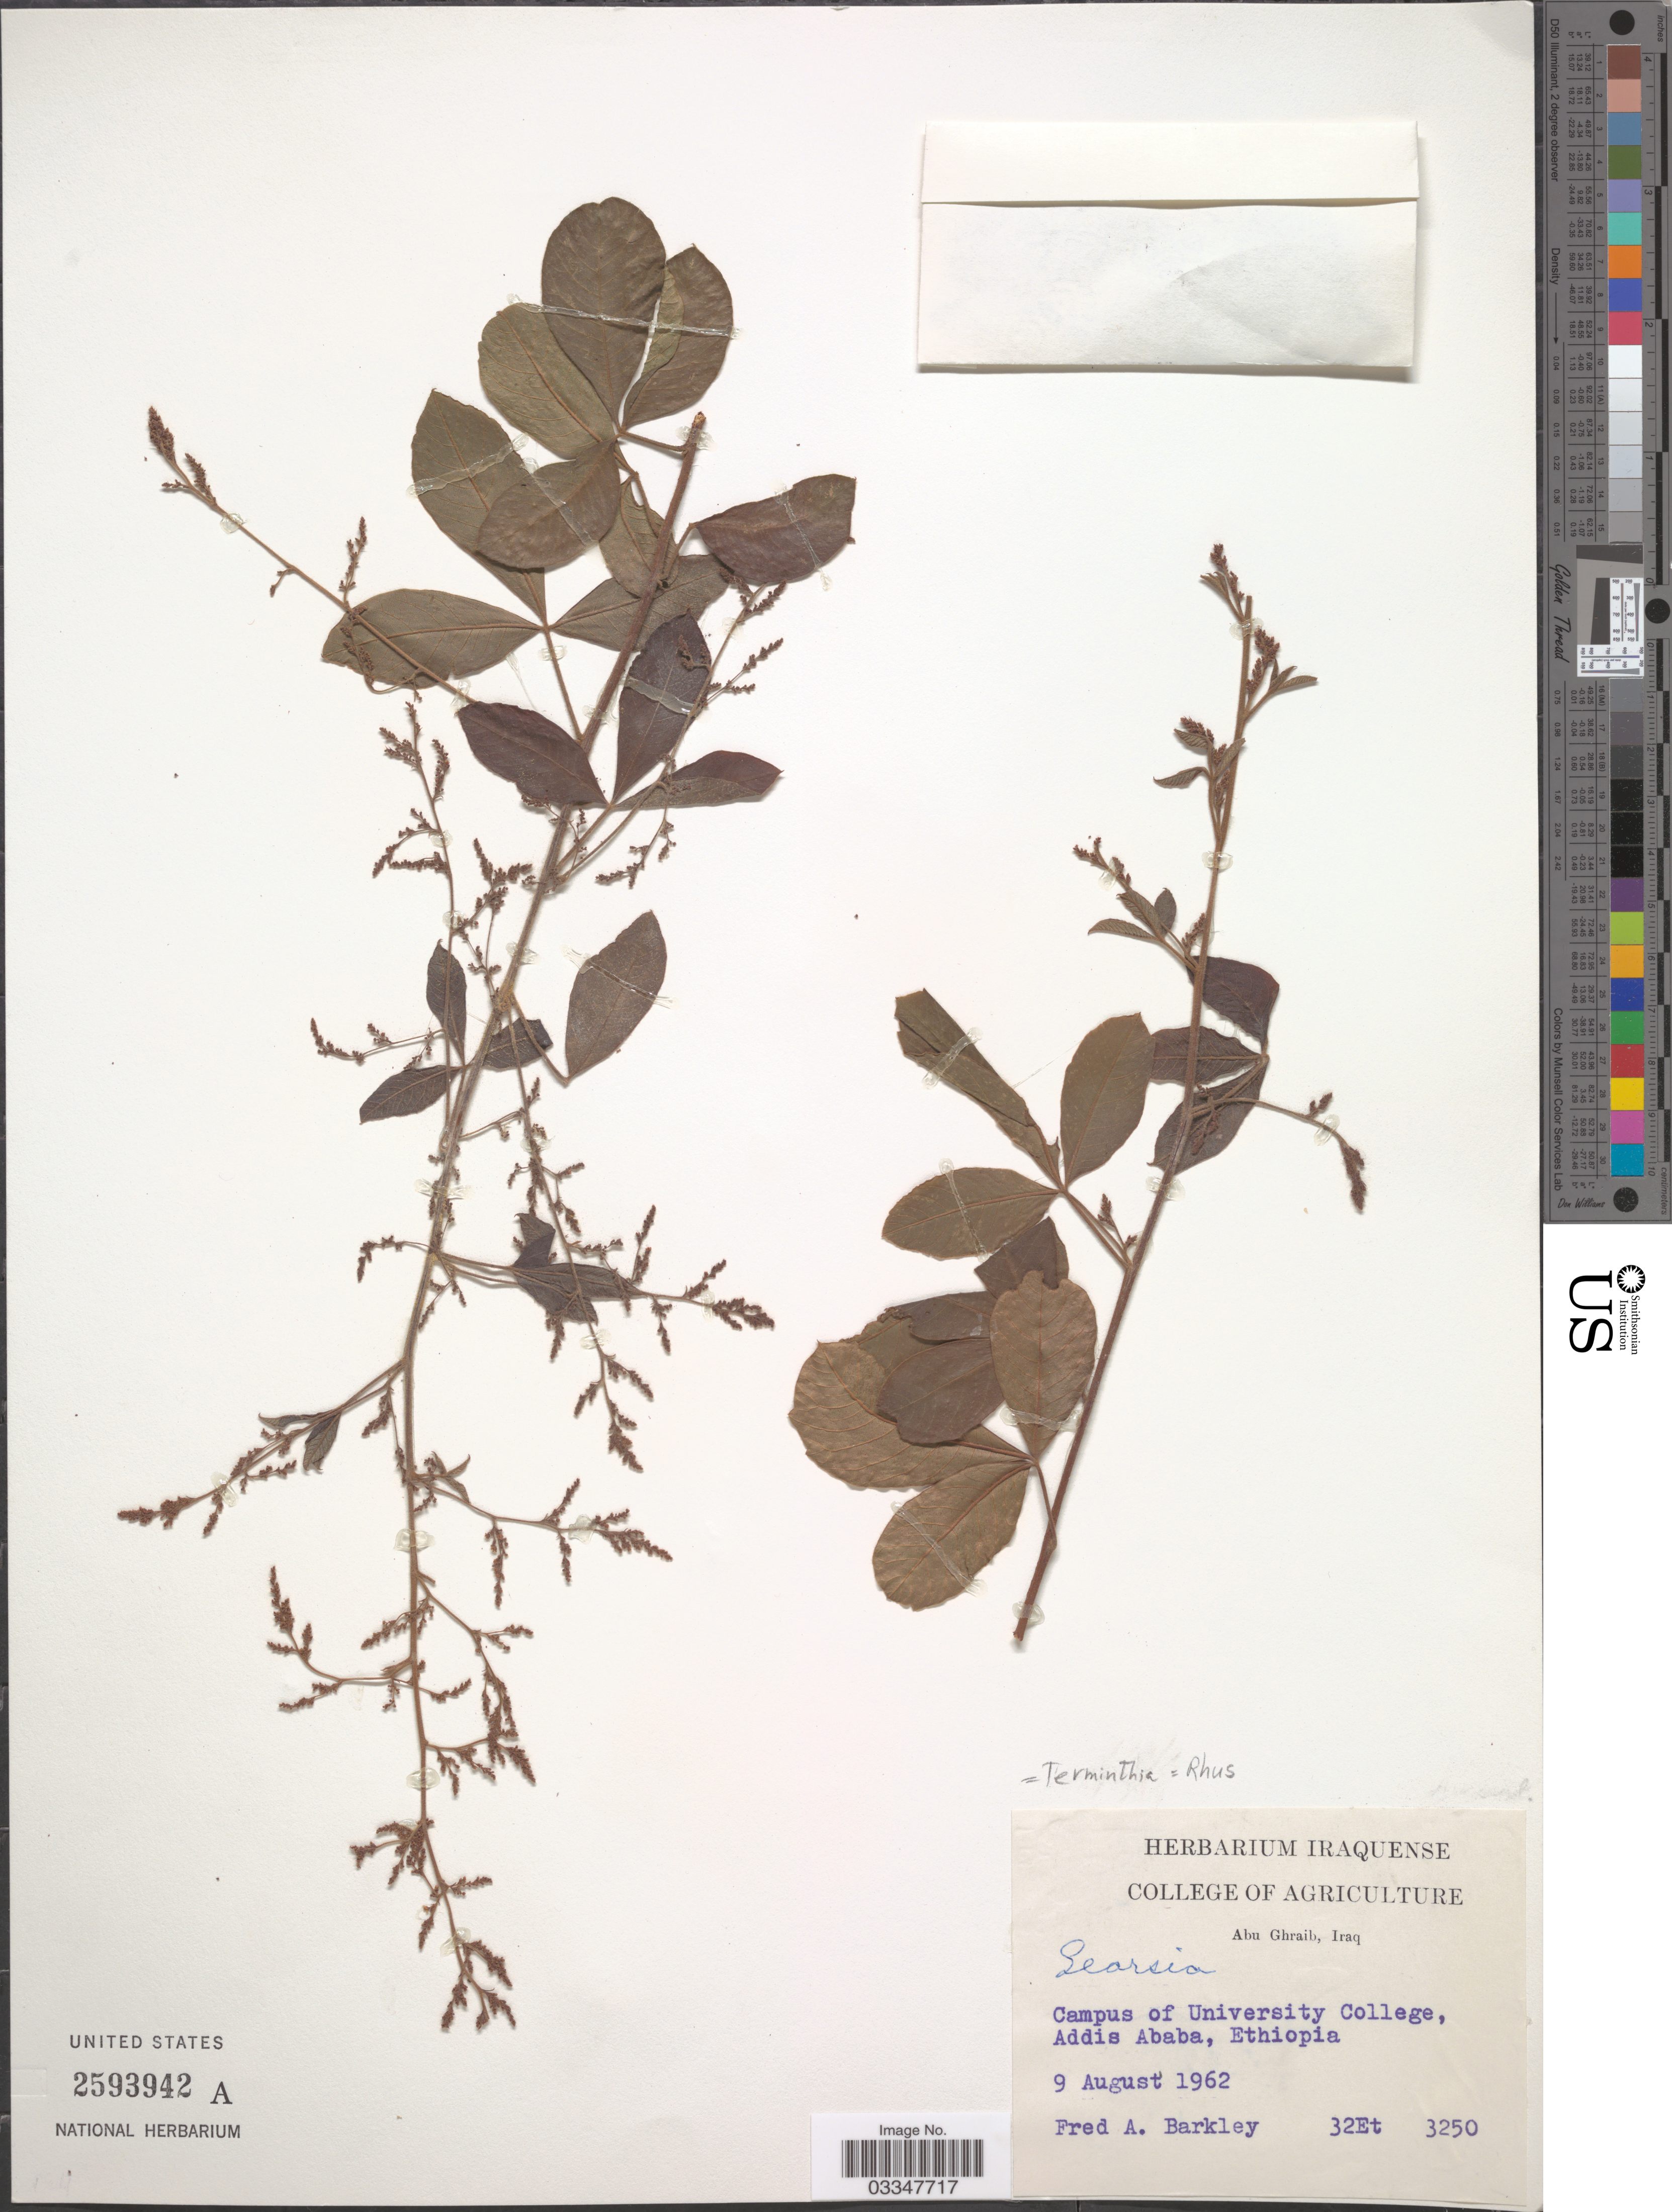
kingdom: Plantae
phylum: Tracheophyta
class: Magnoliopsida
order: Sapindales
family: Anacardiaceae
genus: Rhus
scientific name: Rhus sp.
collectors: F. A. Barkley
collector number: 32Et 3250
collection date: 1962-08-09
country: Ethiopia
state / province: Addis Ababa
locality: Campus of University College, Addis Ababa.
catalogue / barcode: US 2593942A